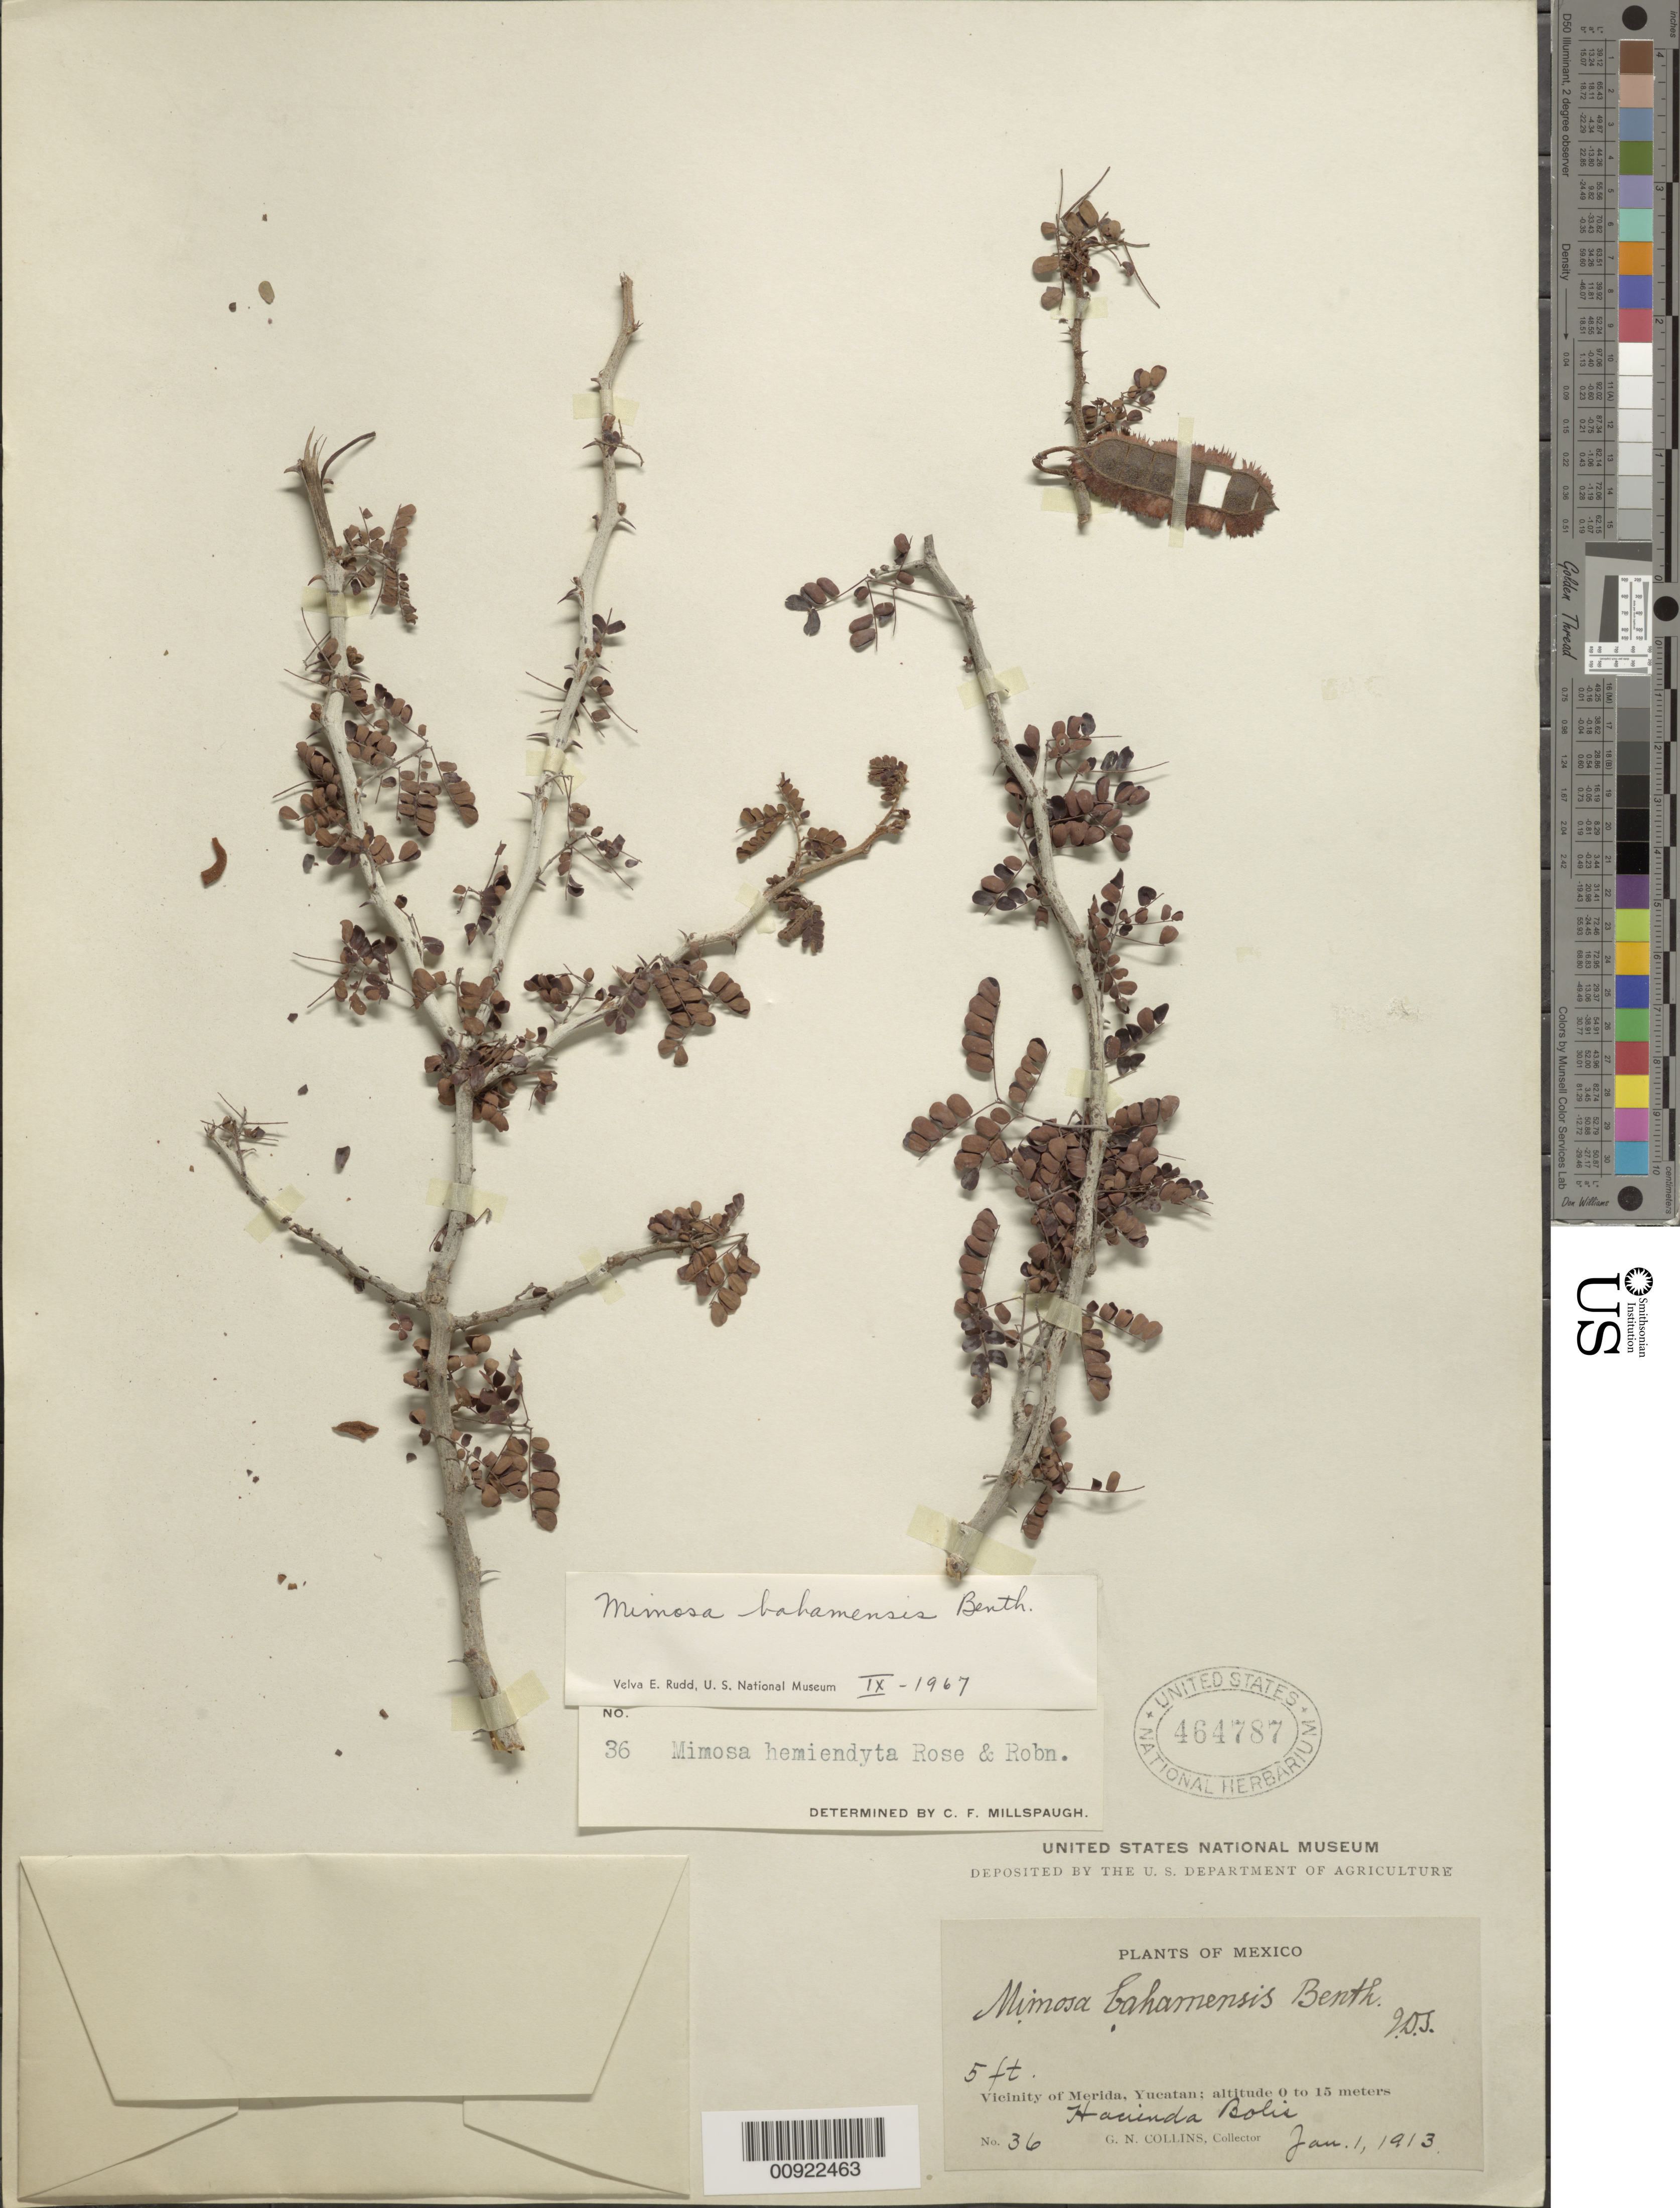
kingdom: Plantae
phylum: Tracheophyta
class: Magnoliopsida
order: Fabales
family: Fabaceae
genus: Mimosa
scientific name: Mimosa bahamensis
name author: Benth.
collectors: G. N. Collins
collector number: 36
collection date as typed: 01 Jan 1913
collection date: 1913-01-01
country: Mexico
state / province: Yucatán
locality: Hacienda Bolis. Vicinity of Mérida, Yucatán.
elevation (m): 15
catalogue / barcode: US 464787